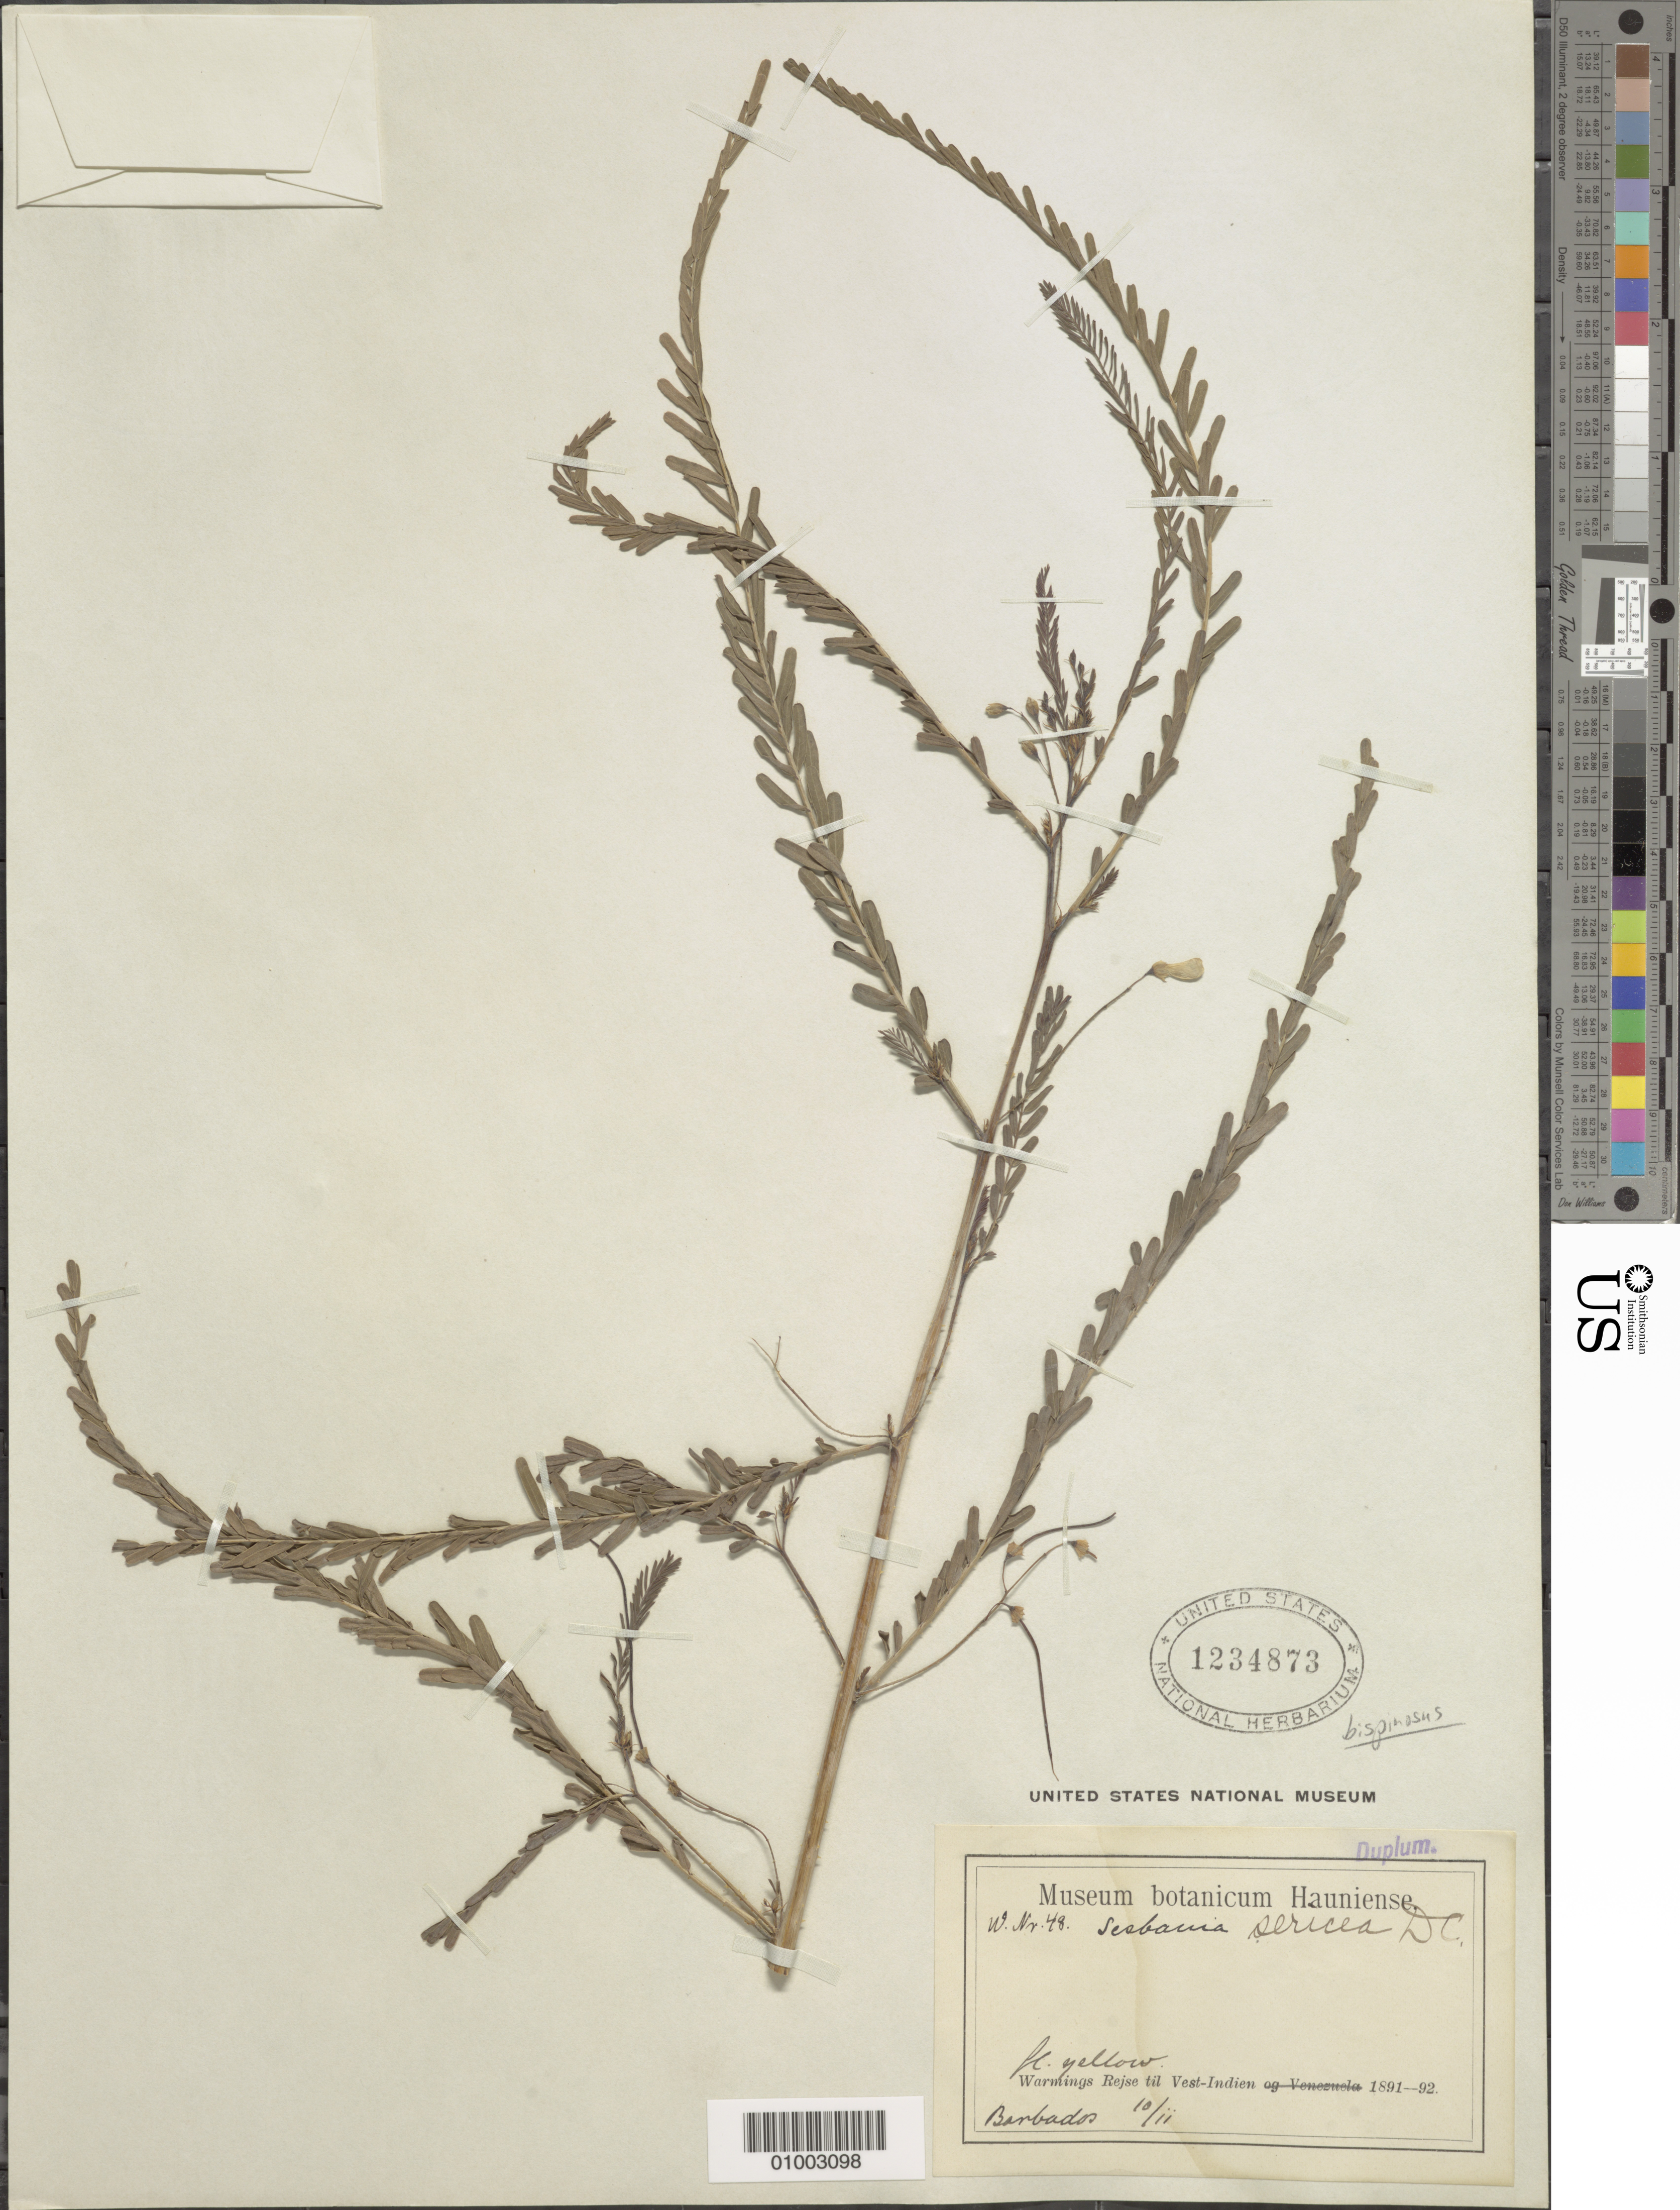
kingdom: Plantae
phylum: Tracheophyta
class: Magnoliopsida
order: Fabales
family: Fabaceae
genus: Sesbania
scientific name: Sesbania bispinosa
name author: (Jacq.) Steud.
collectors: ex herb. Bot. Sta. Barbados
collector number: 48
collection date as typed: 1891 to -- --- 1892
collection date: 1891/1892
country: Barbados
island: Barbados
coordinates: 0 N, 0 E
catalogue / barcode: US 1234873